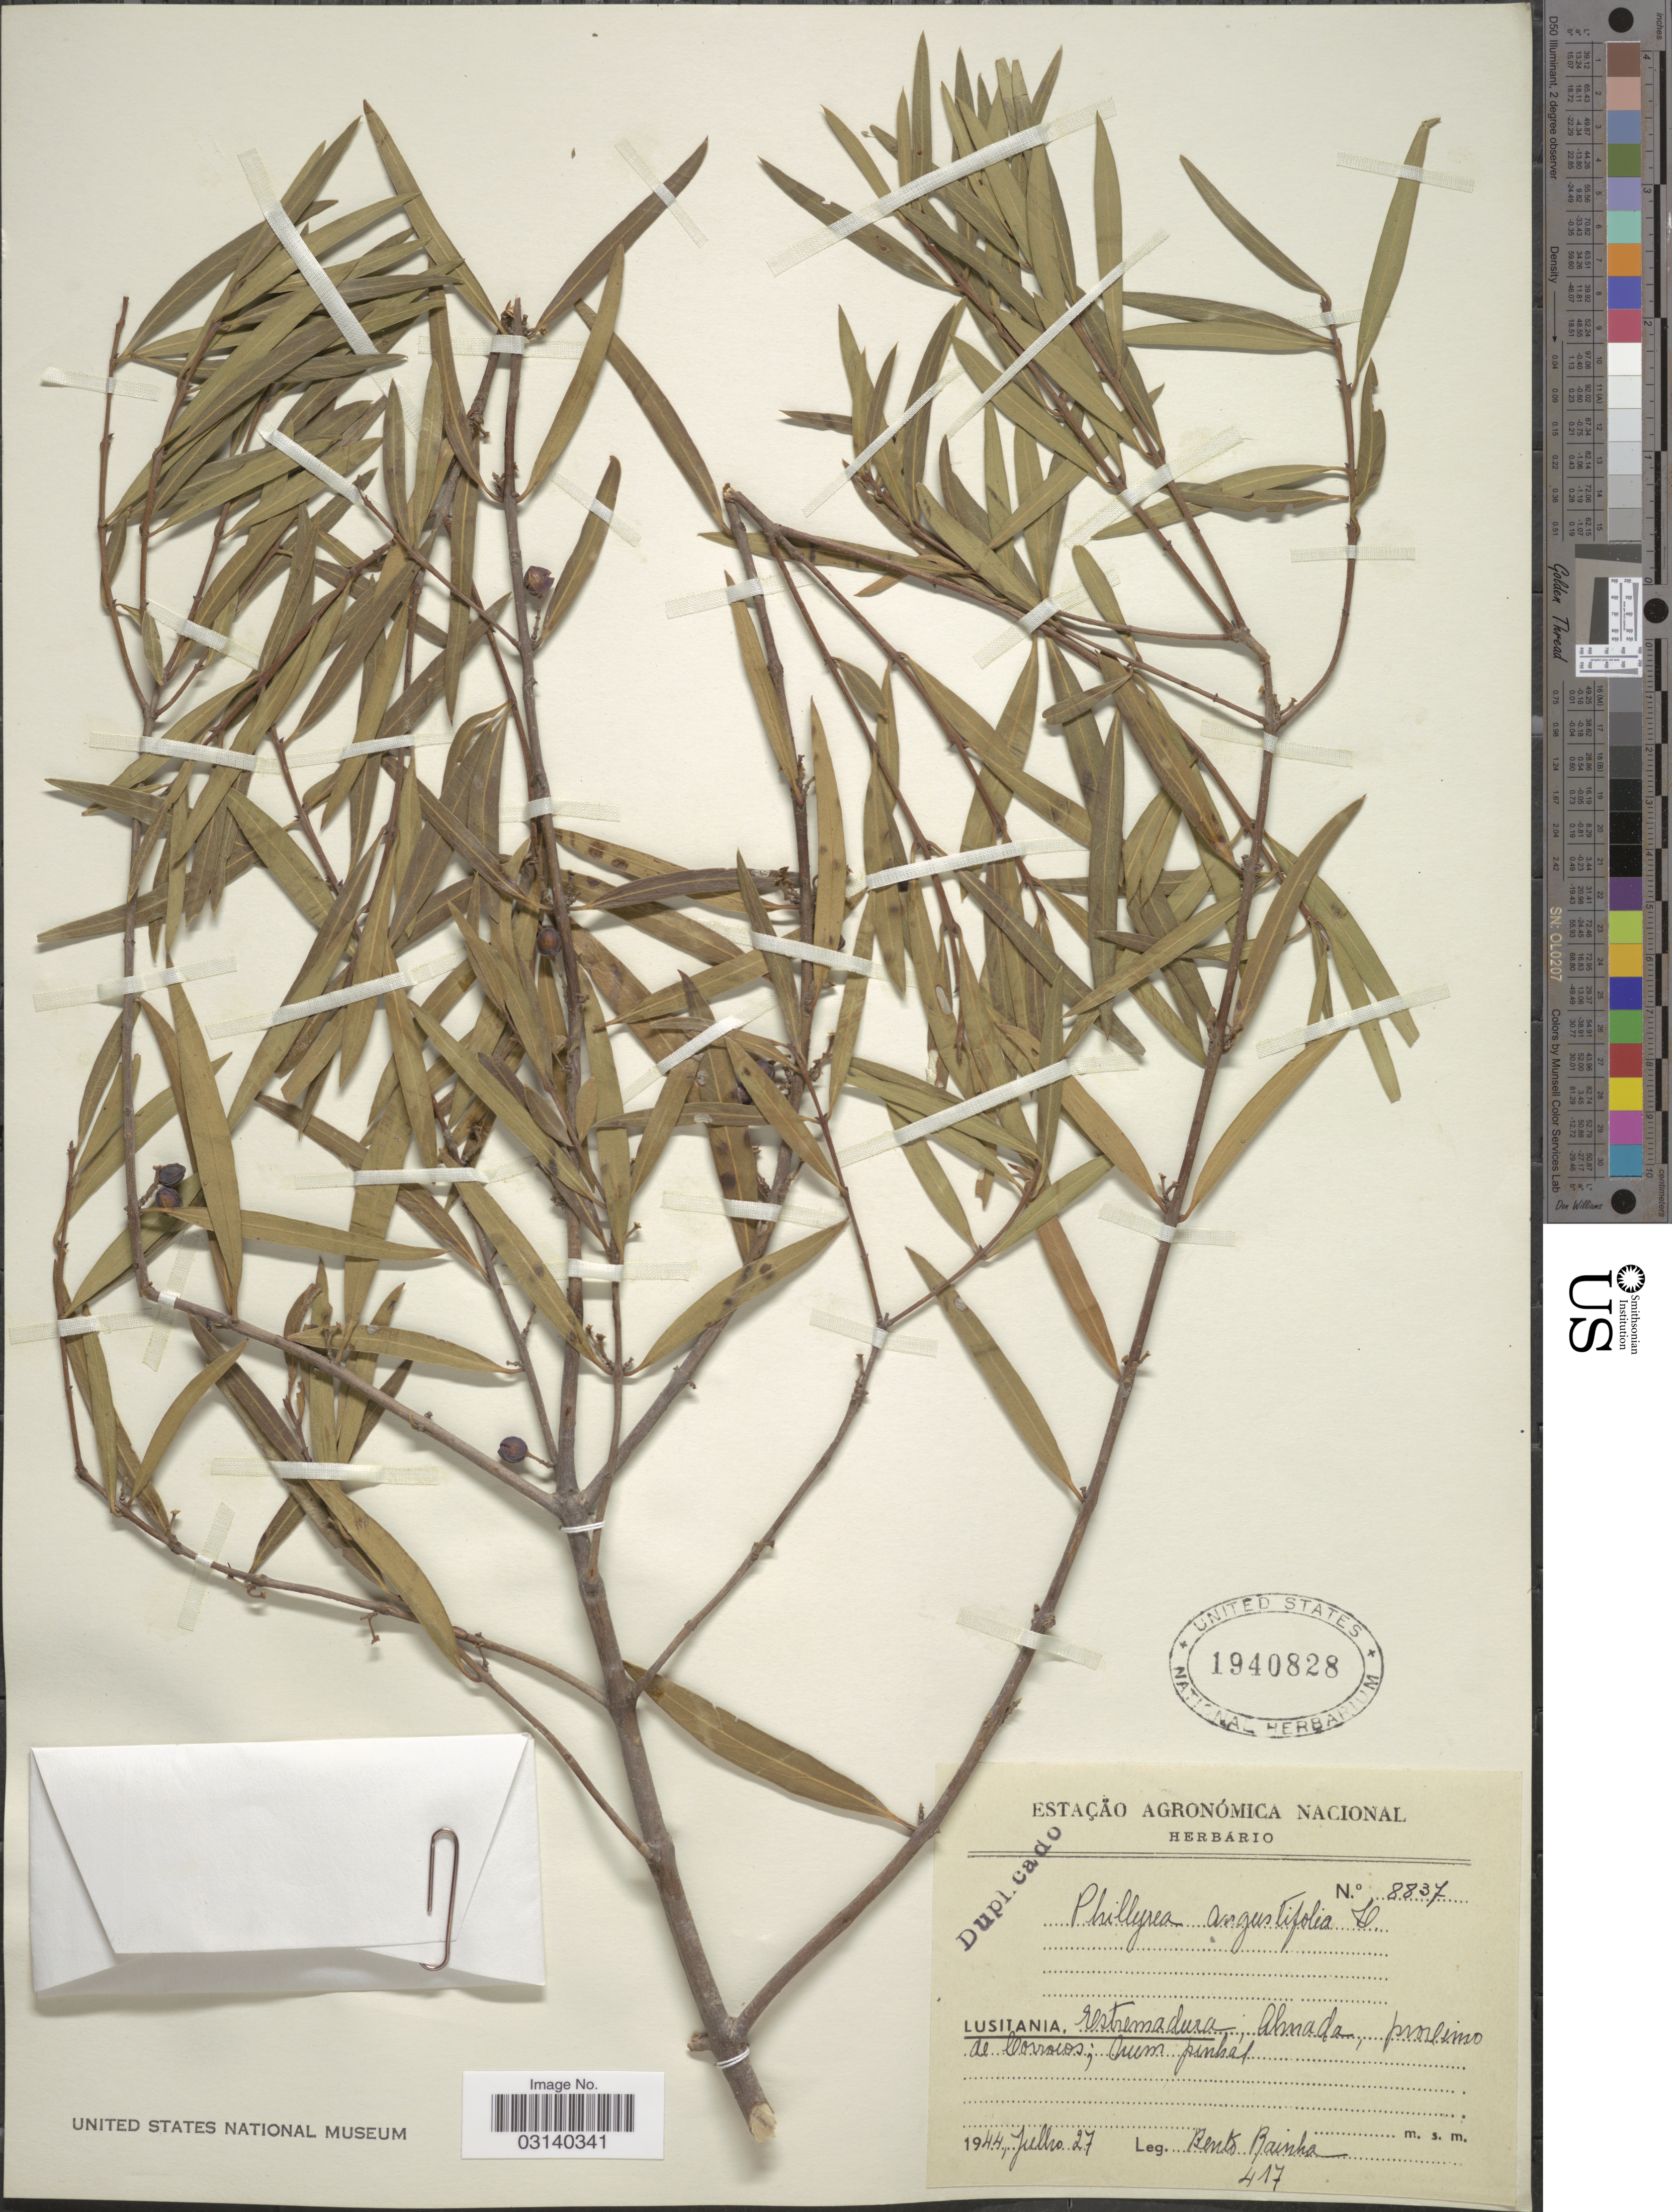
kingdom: Plantae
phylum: Tracheophyta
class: Magnoliopsida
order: Lamiales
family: Oleaceae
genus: Phillyrea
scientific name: Phillyrea angustifolia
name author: L.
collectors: B. Rainha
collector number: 8837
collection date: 1944-07-27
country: Portugal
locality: Lusitania, Estremadura, Almada, proximo [interpreted] de borrocos [interpreted].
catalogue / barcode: US 1940828